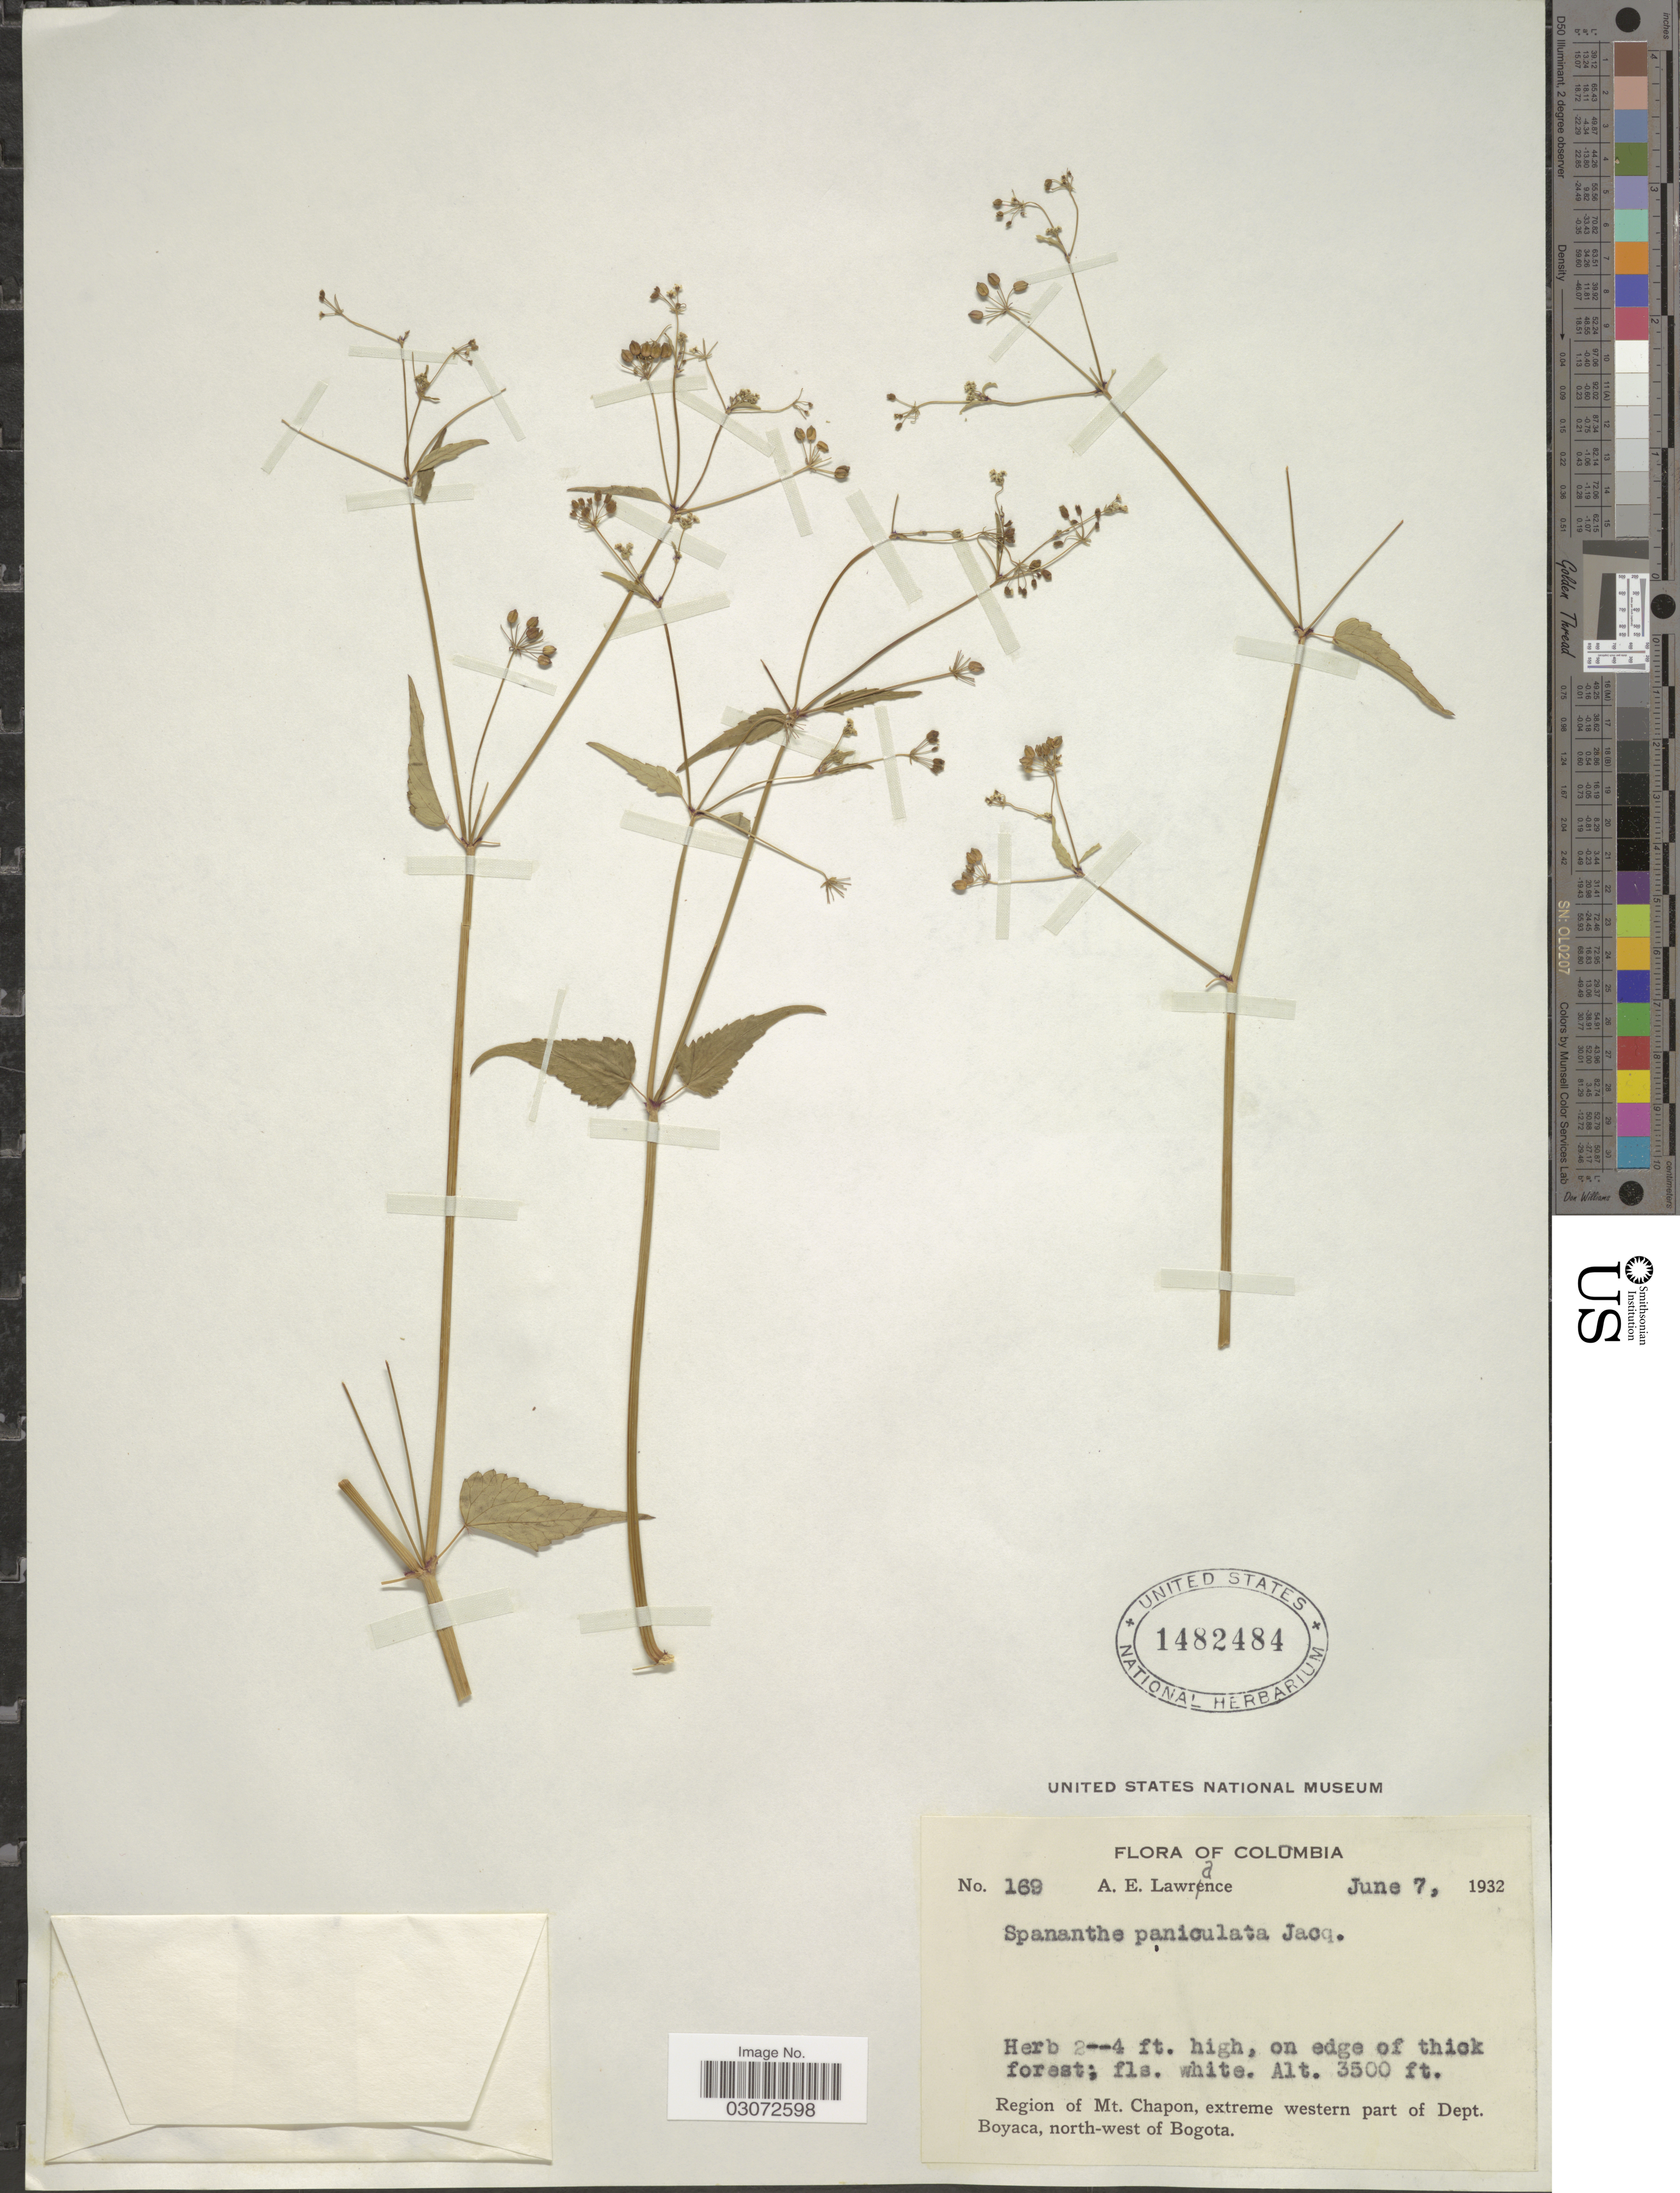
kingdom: Plantae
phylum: Tracheophyta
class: Magnoliopsida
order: Apiales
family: Apiaceae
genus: Spananthe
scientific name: Spananthe paniculata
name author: Jacq.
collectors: A. Lawrance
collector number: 169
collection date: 1932-06-07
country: Colombia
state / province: Boyacá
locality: Region of Mt. Chapon, extreme western part of Dept. Boyaca, north-west of Bogota.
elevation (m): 1067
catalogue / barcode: US 1482484